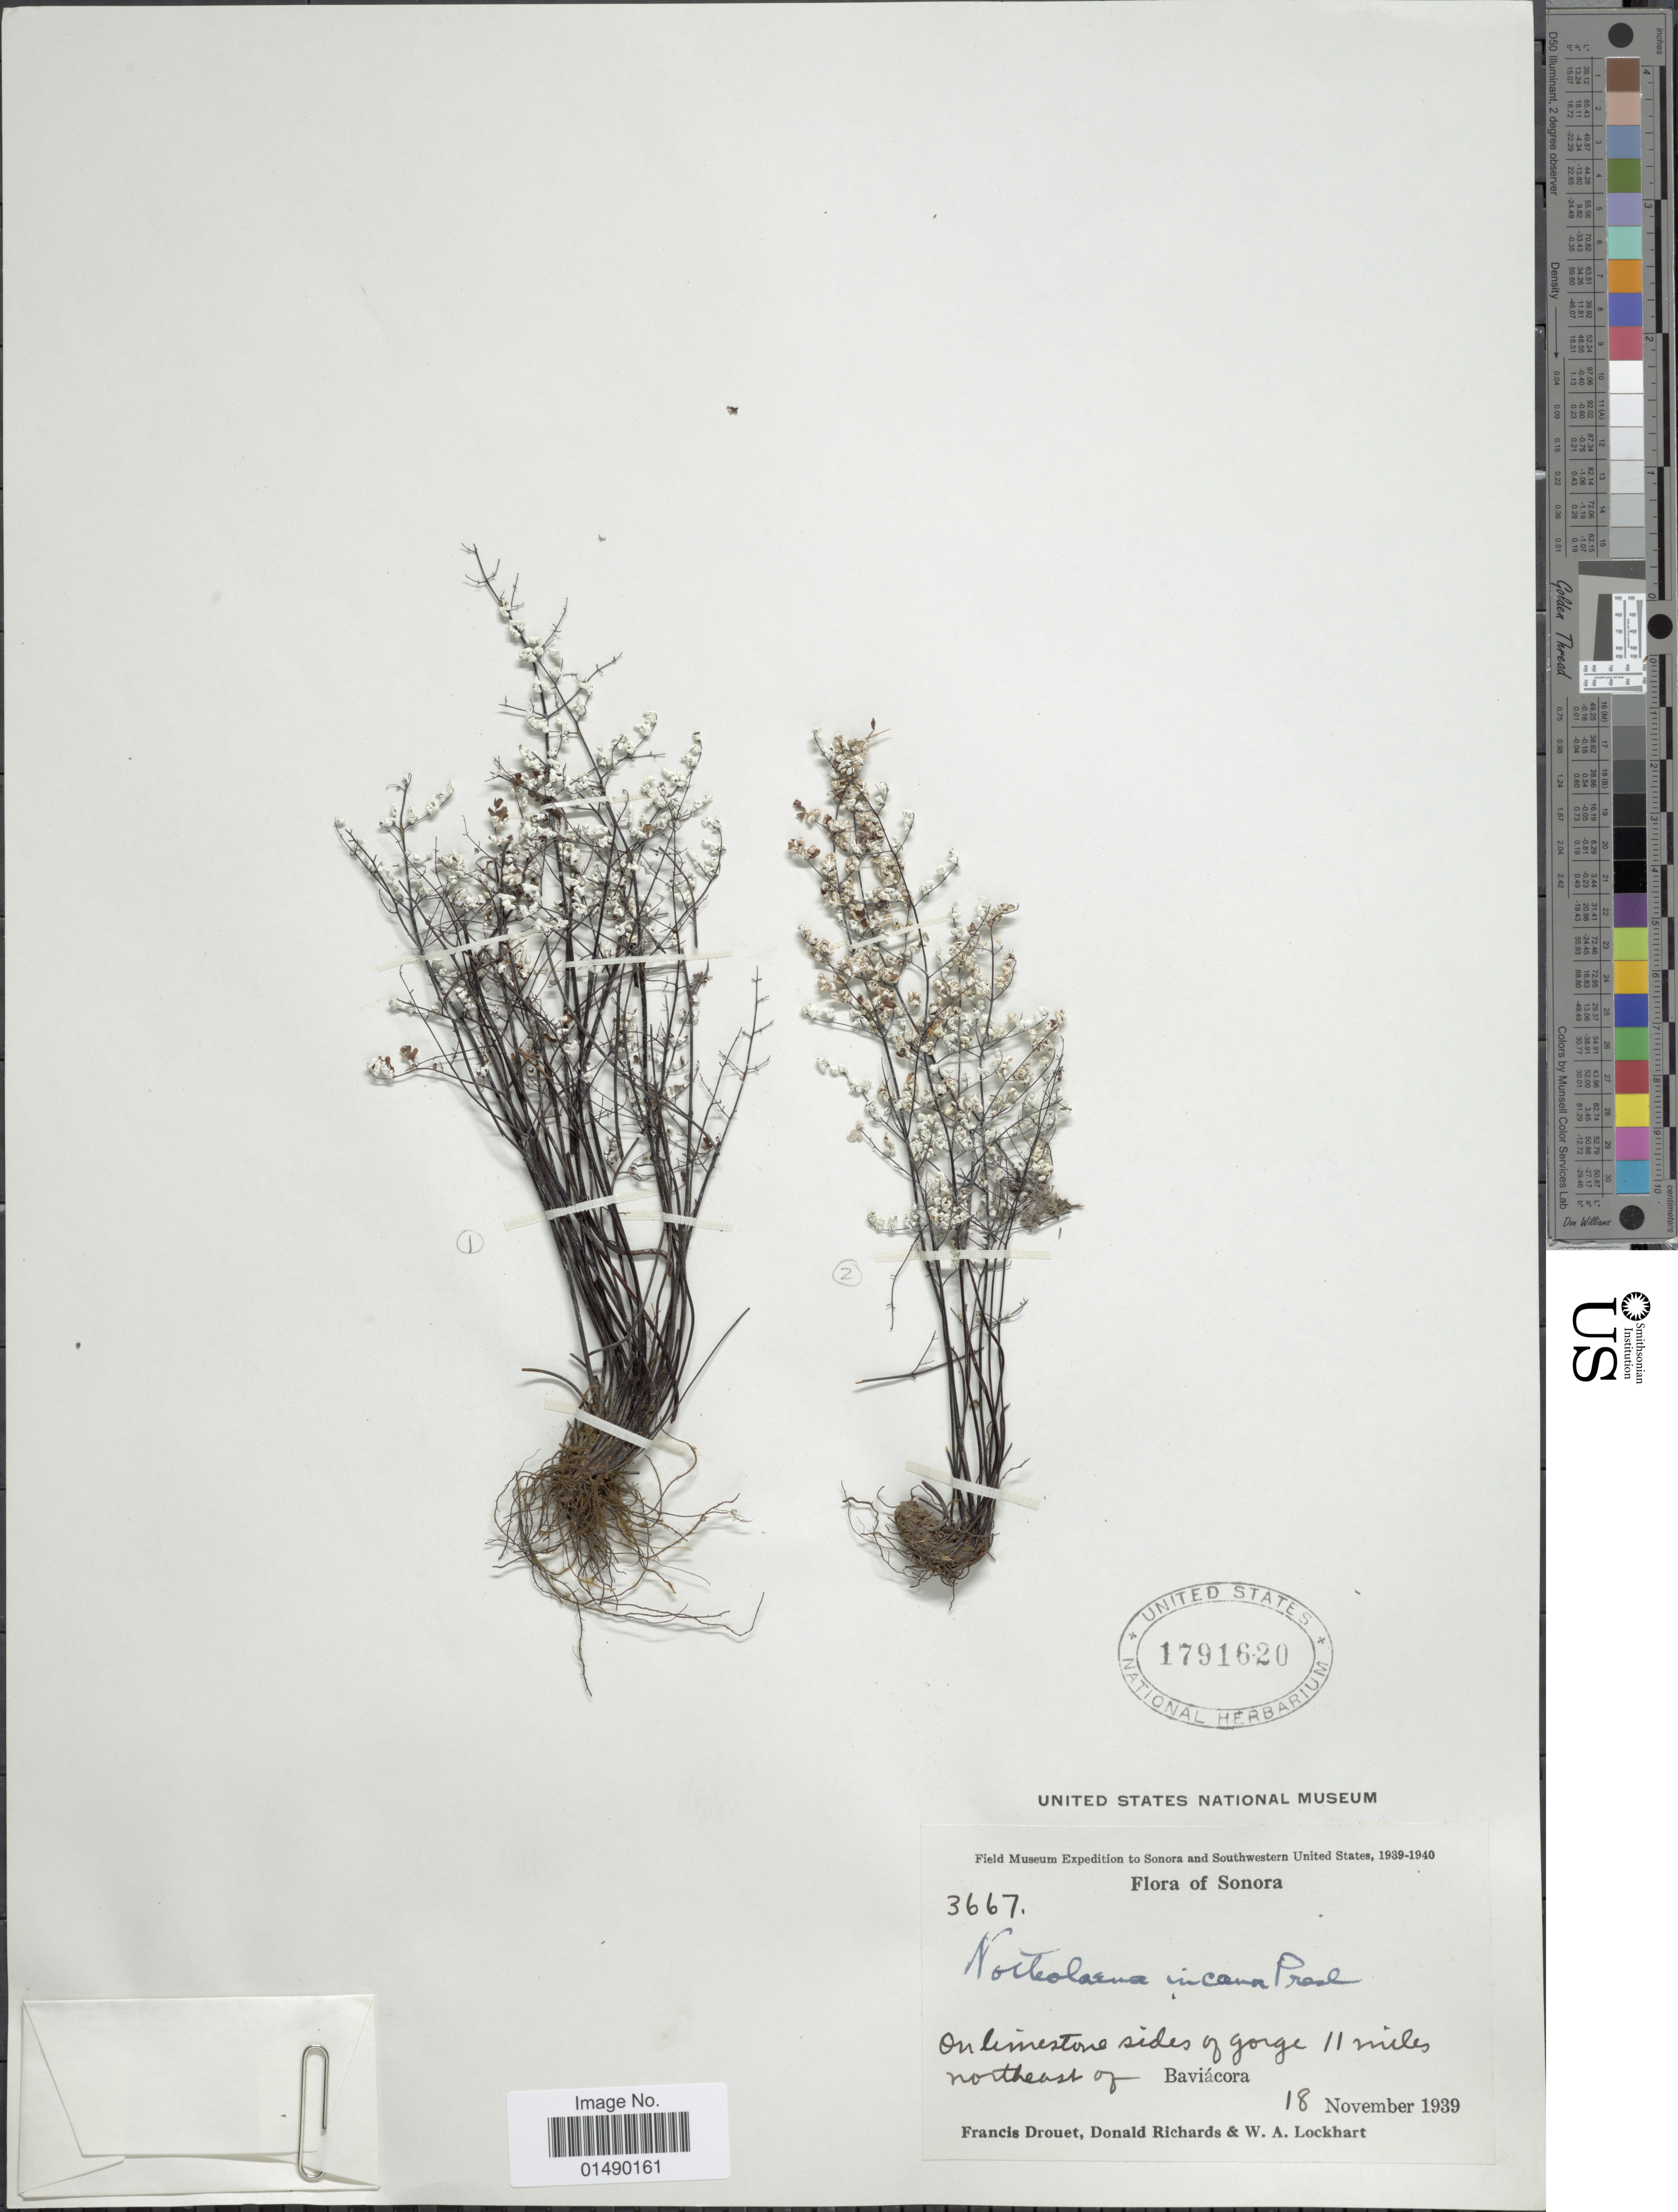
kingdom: Plantae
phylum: Tracheophyta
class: Polypodiopsida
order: Polypodiales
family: Pteridaceae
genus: Argyrochosma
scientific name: Argyrochosma incana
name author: (C. Presl) Windham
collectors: F. E. Drouet, D. Richards & W. Lockhart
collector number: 3667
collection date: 1939-11-18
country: Mexico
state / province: Sonora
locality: Mexico, on limestone sides of gorge 11 mies northeast of Baviacora.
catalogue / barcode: US 1791620